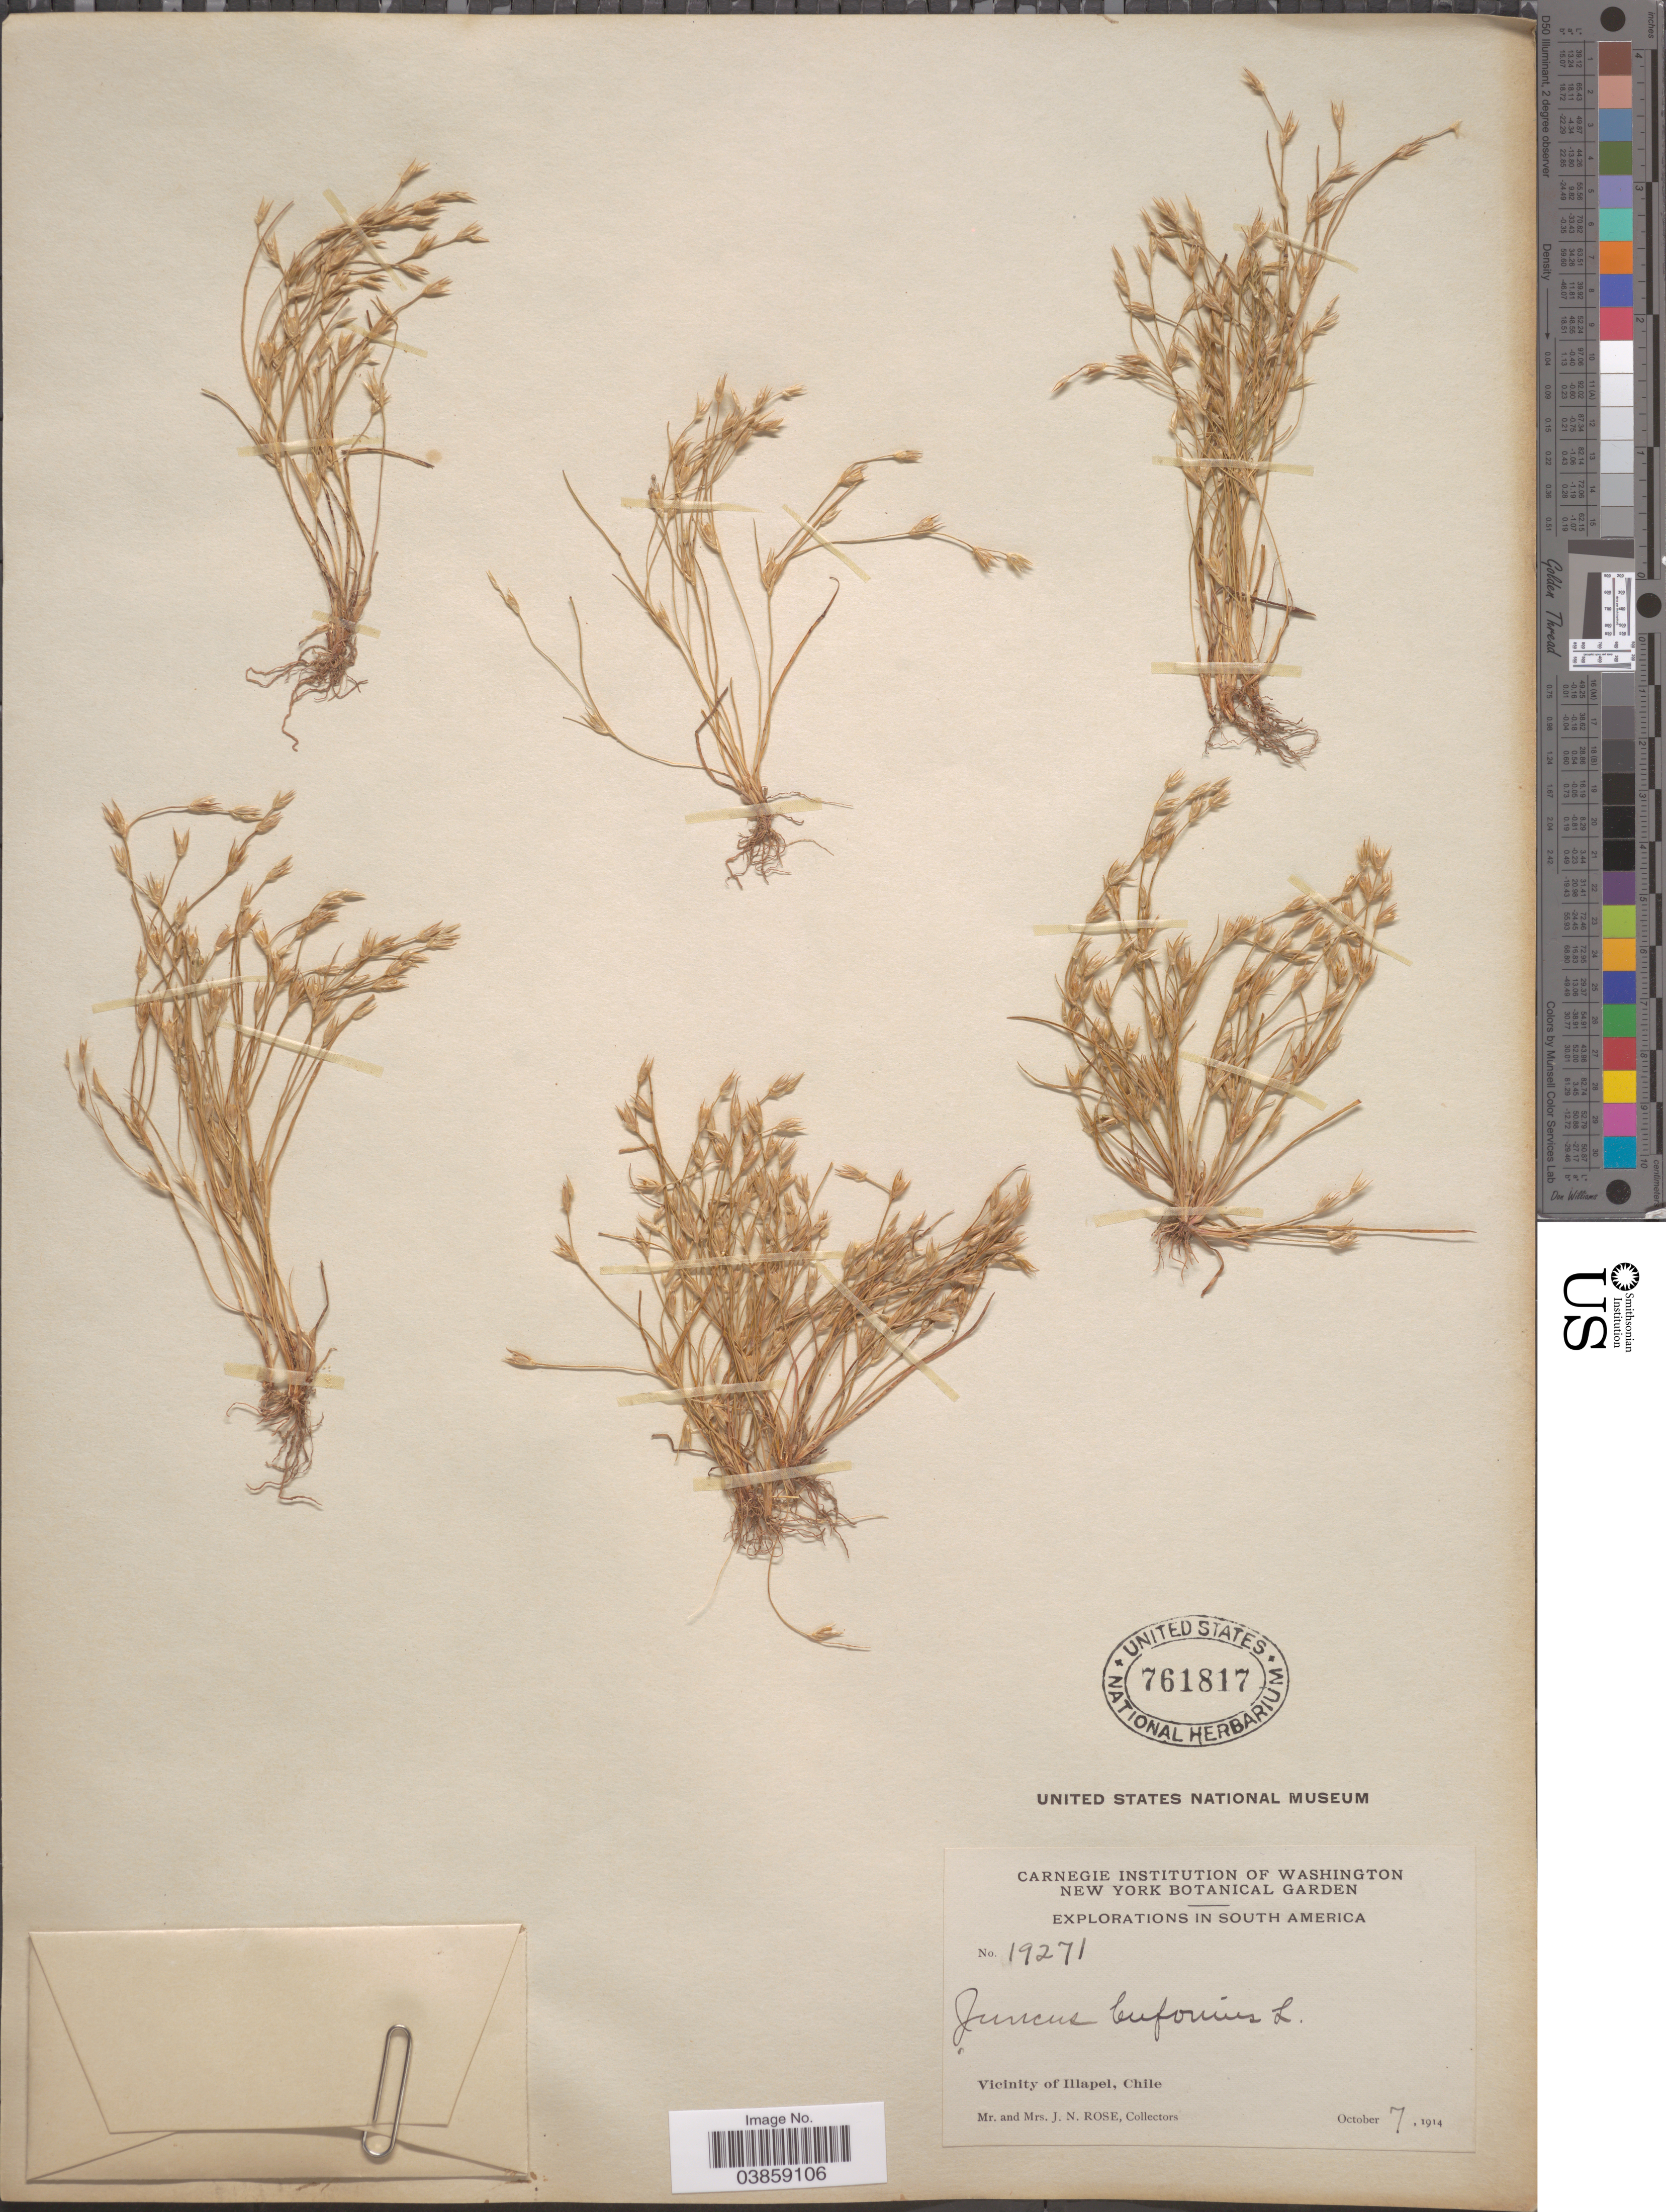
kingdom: Plantae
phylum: Tracheophyta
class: Liliopsida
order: Poales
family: Juncaceae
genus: Juncus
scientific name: Juncus bufonius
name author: L.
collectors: J. N. Rose & L. B. Rose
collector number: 19271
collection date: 1914-10-07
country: Chile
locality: Vicinity of Illapel.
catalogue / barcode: US 761817